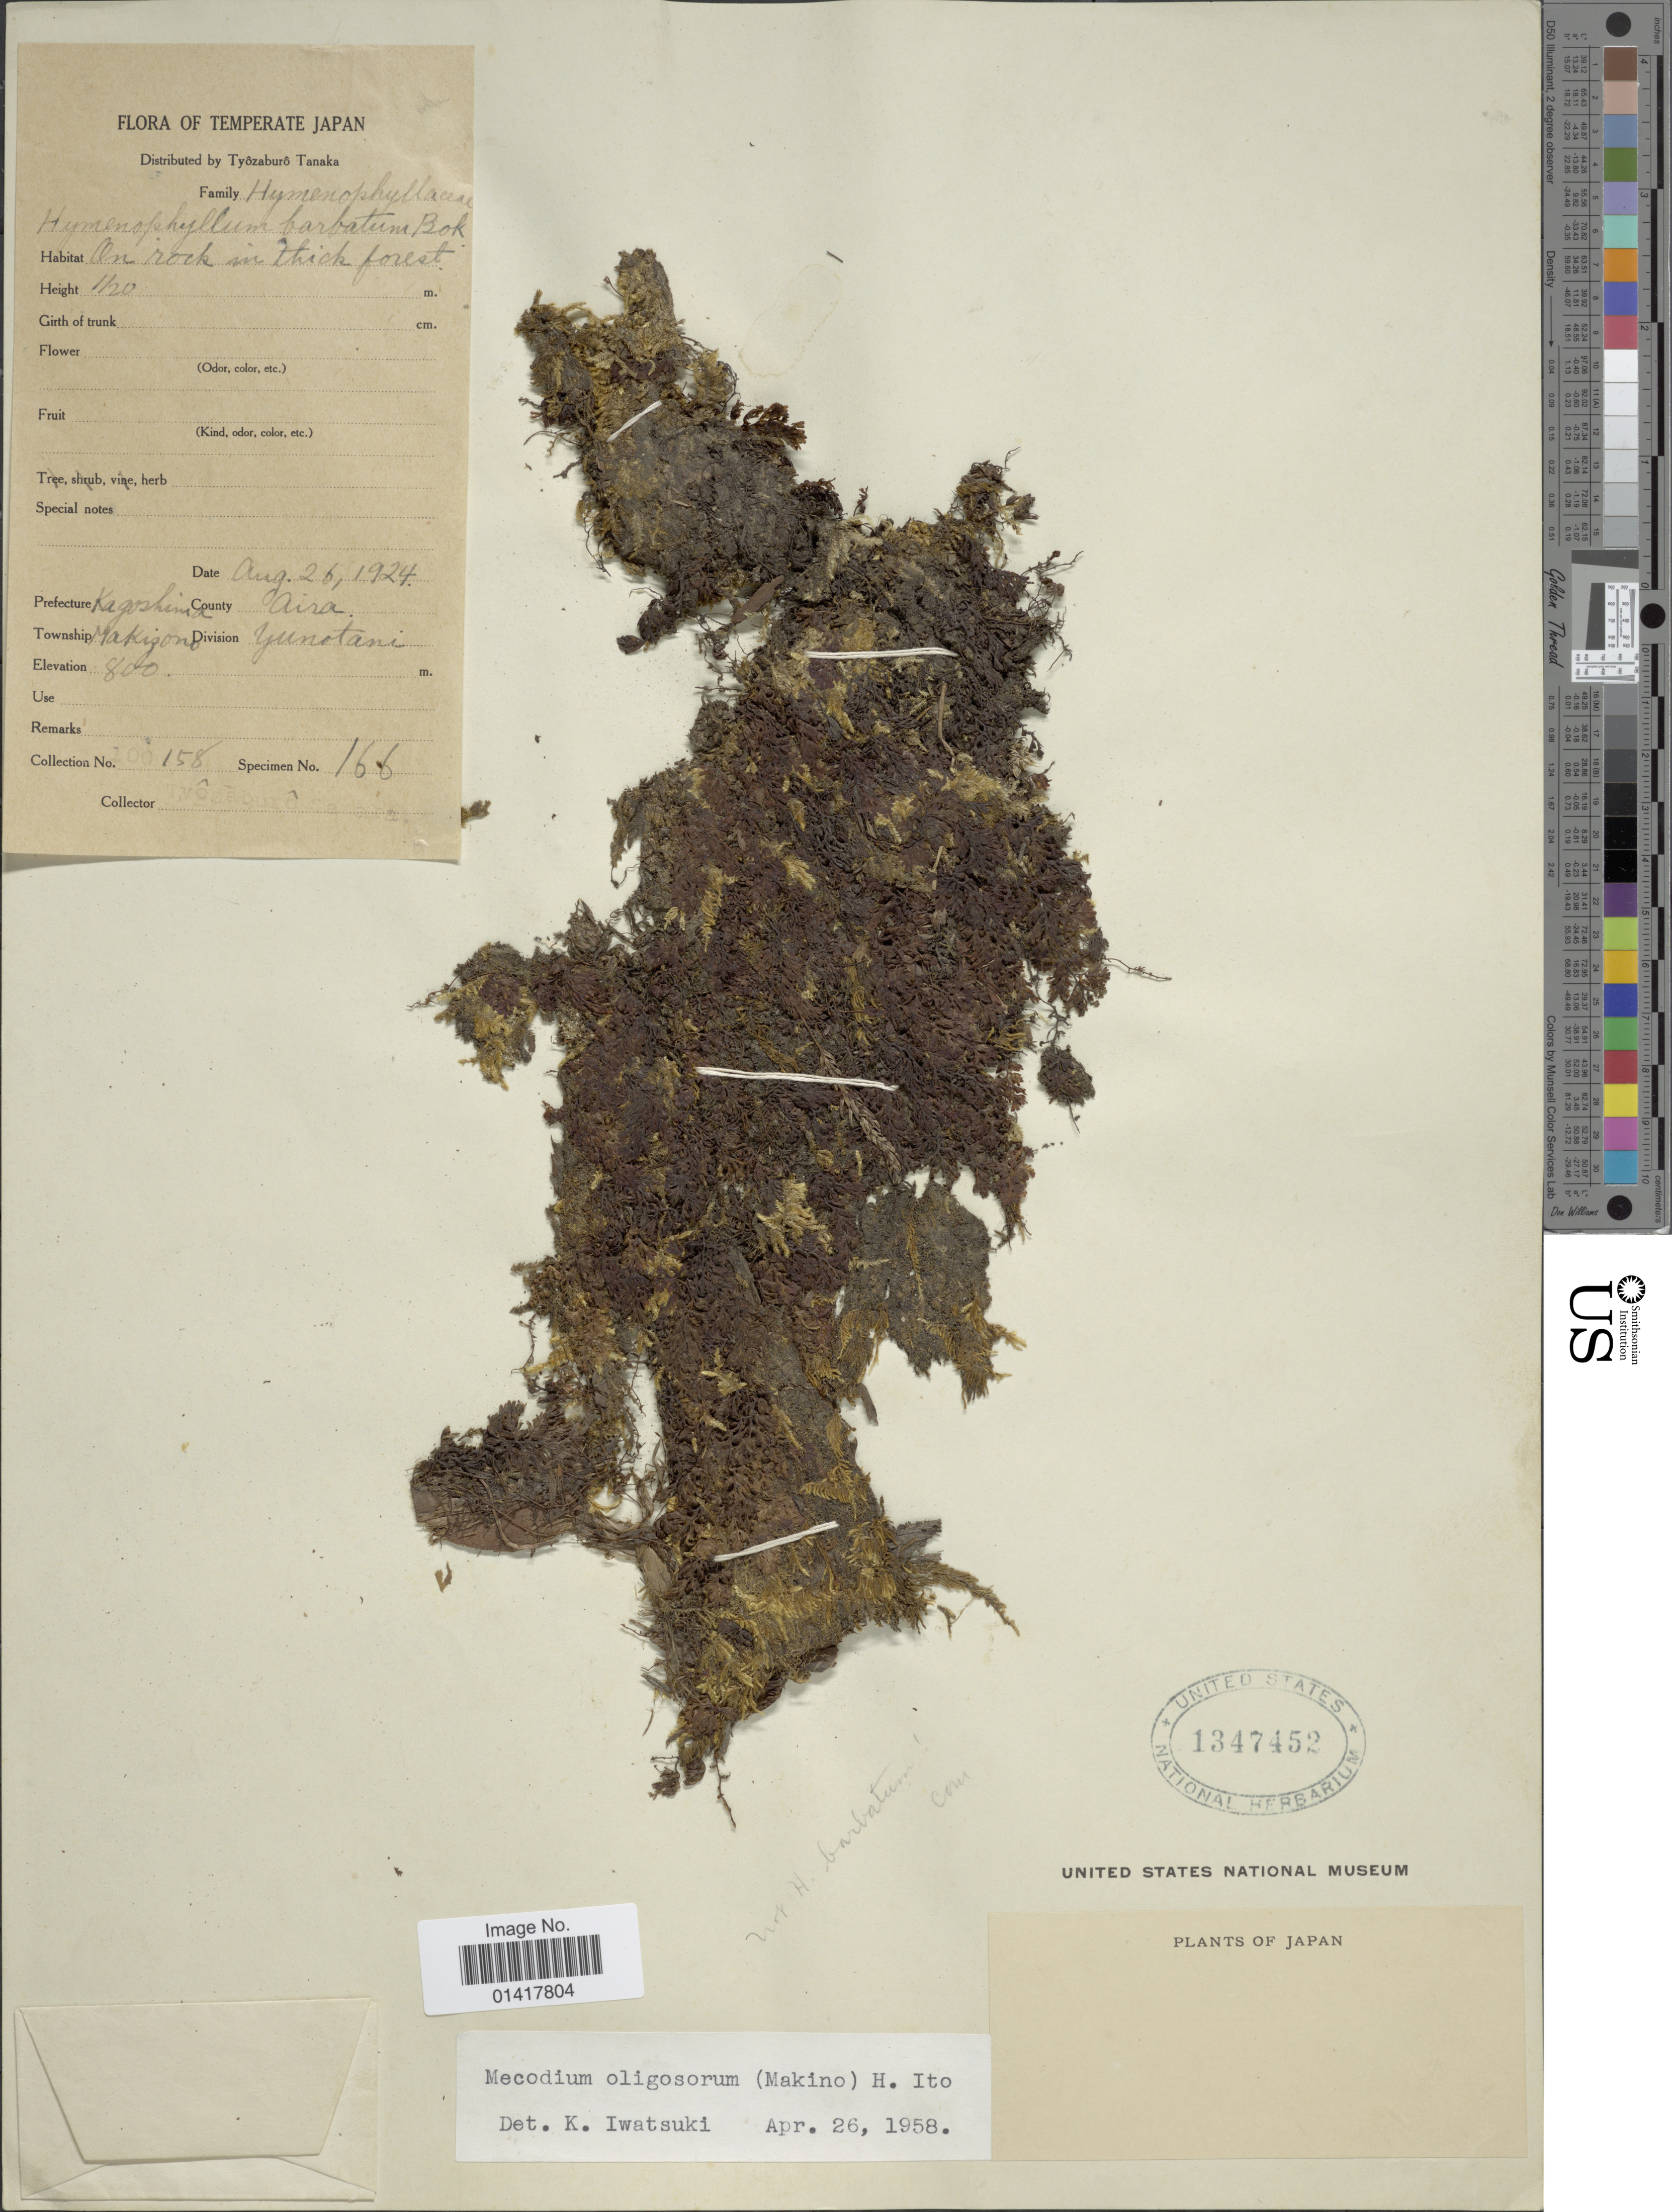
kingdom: Plantae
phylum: Tracheophyta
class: Polypodiopsida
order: Hymenophyllales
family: Hymenophyllaceae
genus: Hymenophyllum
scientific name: Hymenophyllum oligosorum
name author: Makino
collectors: T. Tanaka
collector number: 200158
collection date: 1924-08-26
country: Japan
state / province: Kagosima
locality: Makizon, Aira, Yunotani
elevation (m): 800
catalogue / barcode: US 1347452